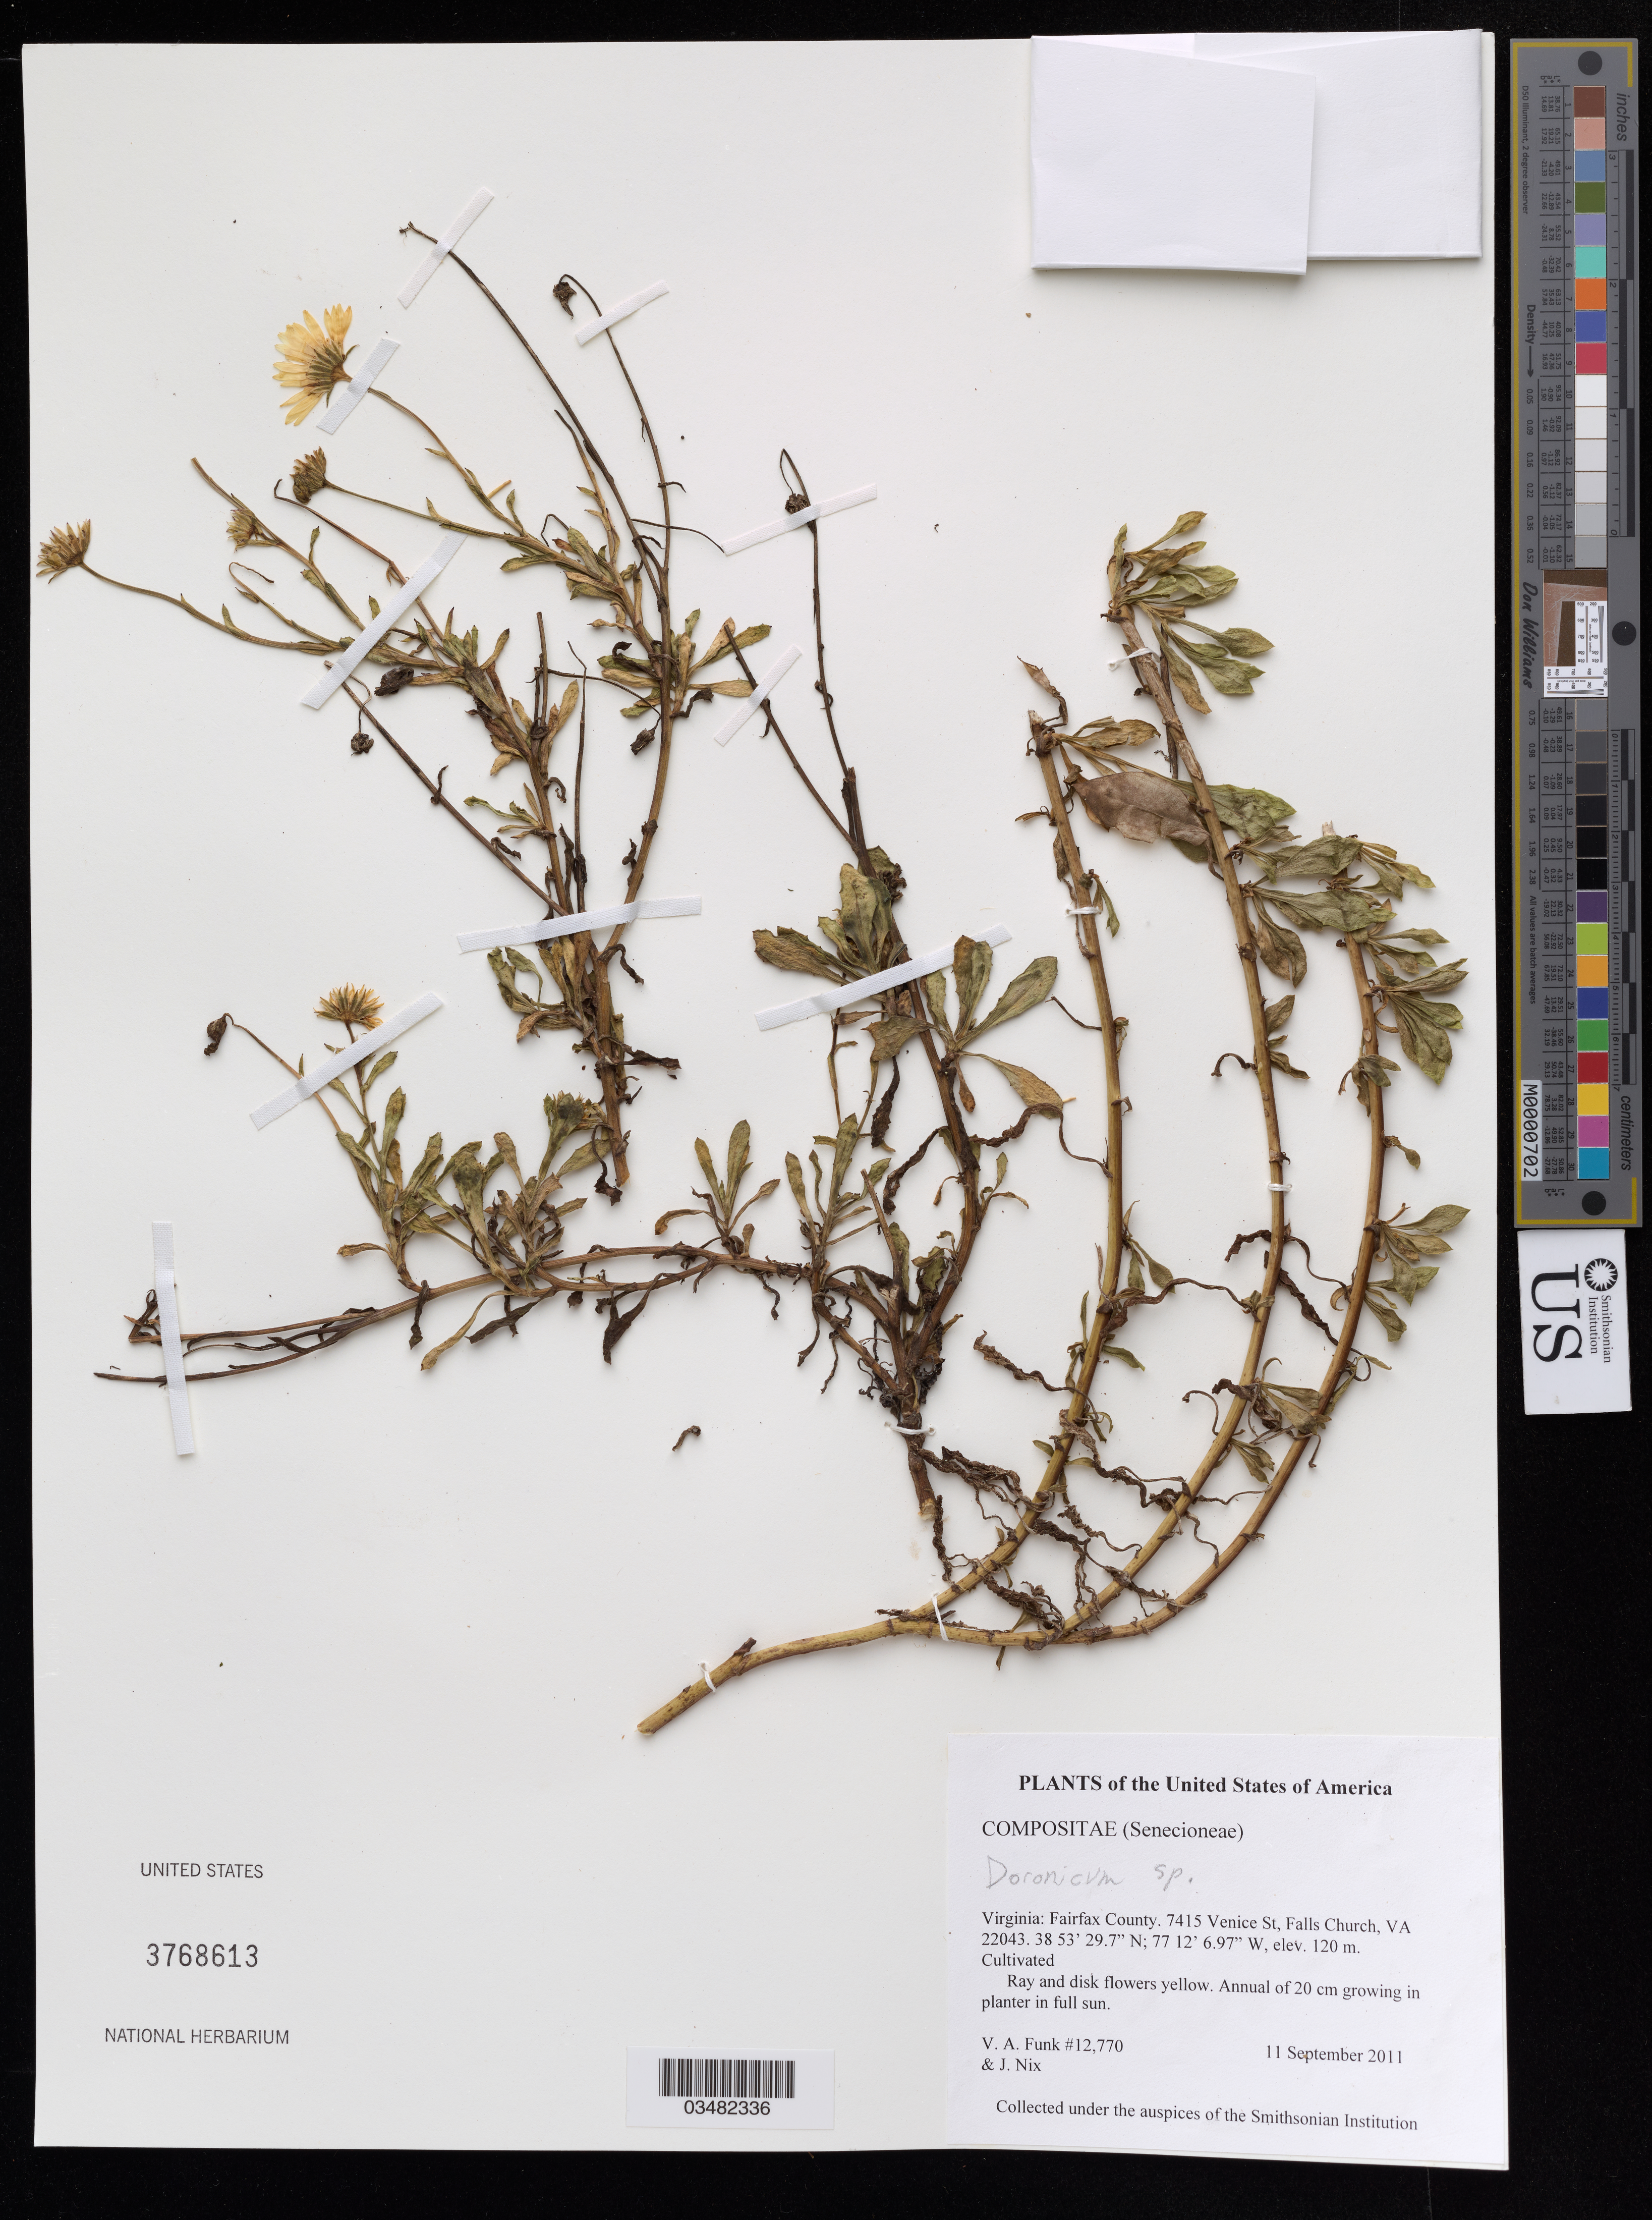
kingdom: Plantae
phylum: Tracheophyta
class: Magnoliopsida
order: Asterales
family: Asteraceae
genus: Doronicum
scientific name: Doronicum sp.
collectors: V. Funk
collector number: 12770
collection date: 2011-09-11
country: United States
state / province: Virginia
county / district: Fairfax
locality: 7415 Venice St.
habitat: Cultivated, planted in pot on desk in full sun.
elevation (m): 80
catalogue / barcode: US 3768613